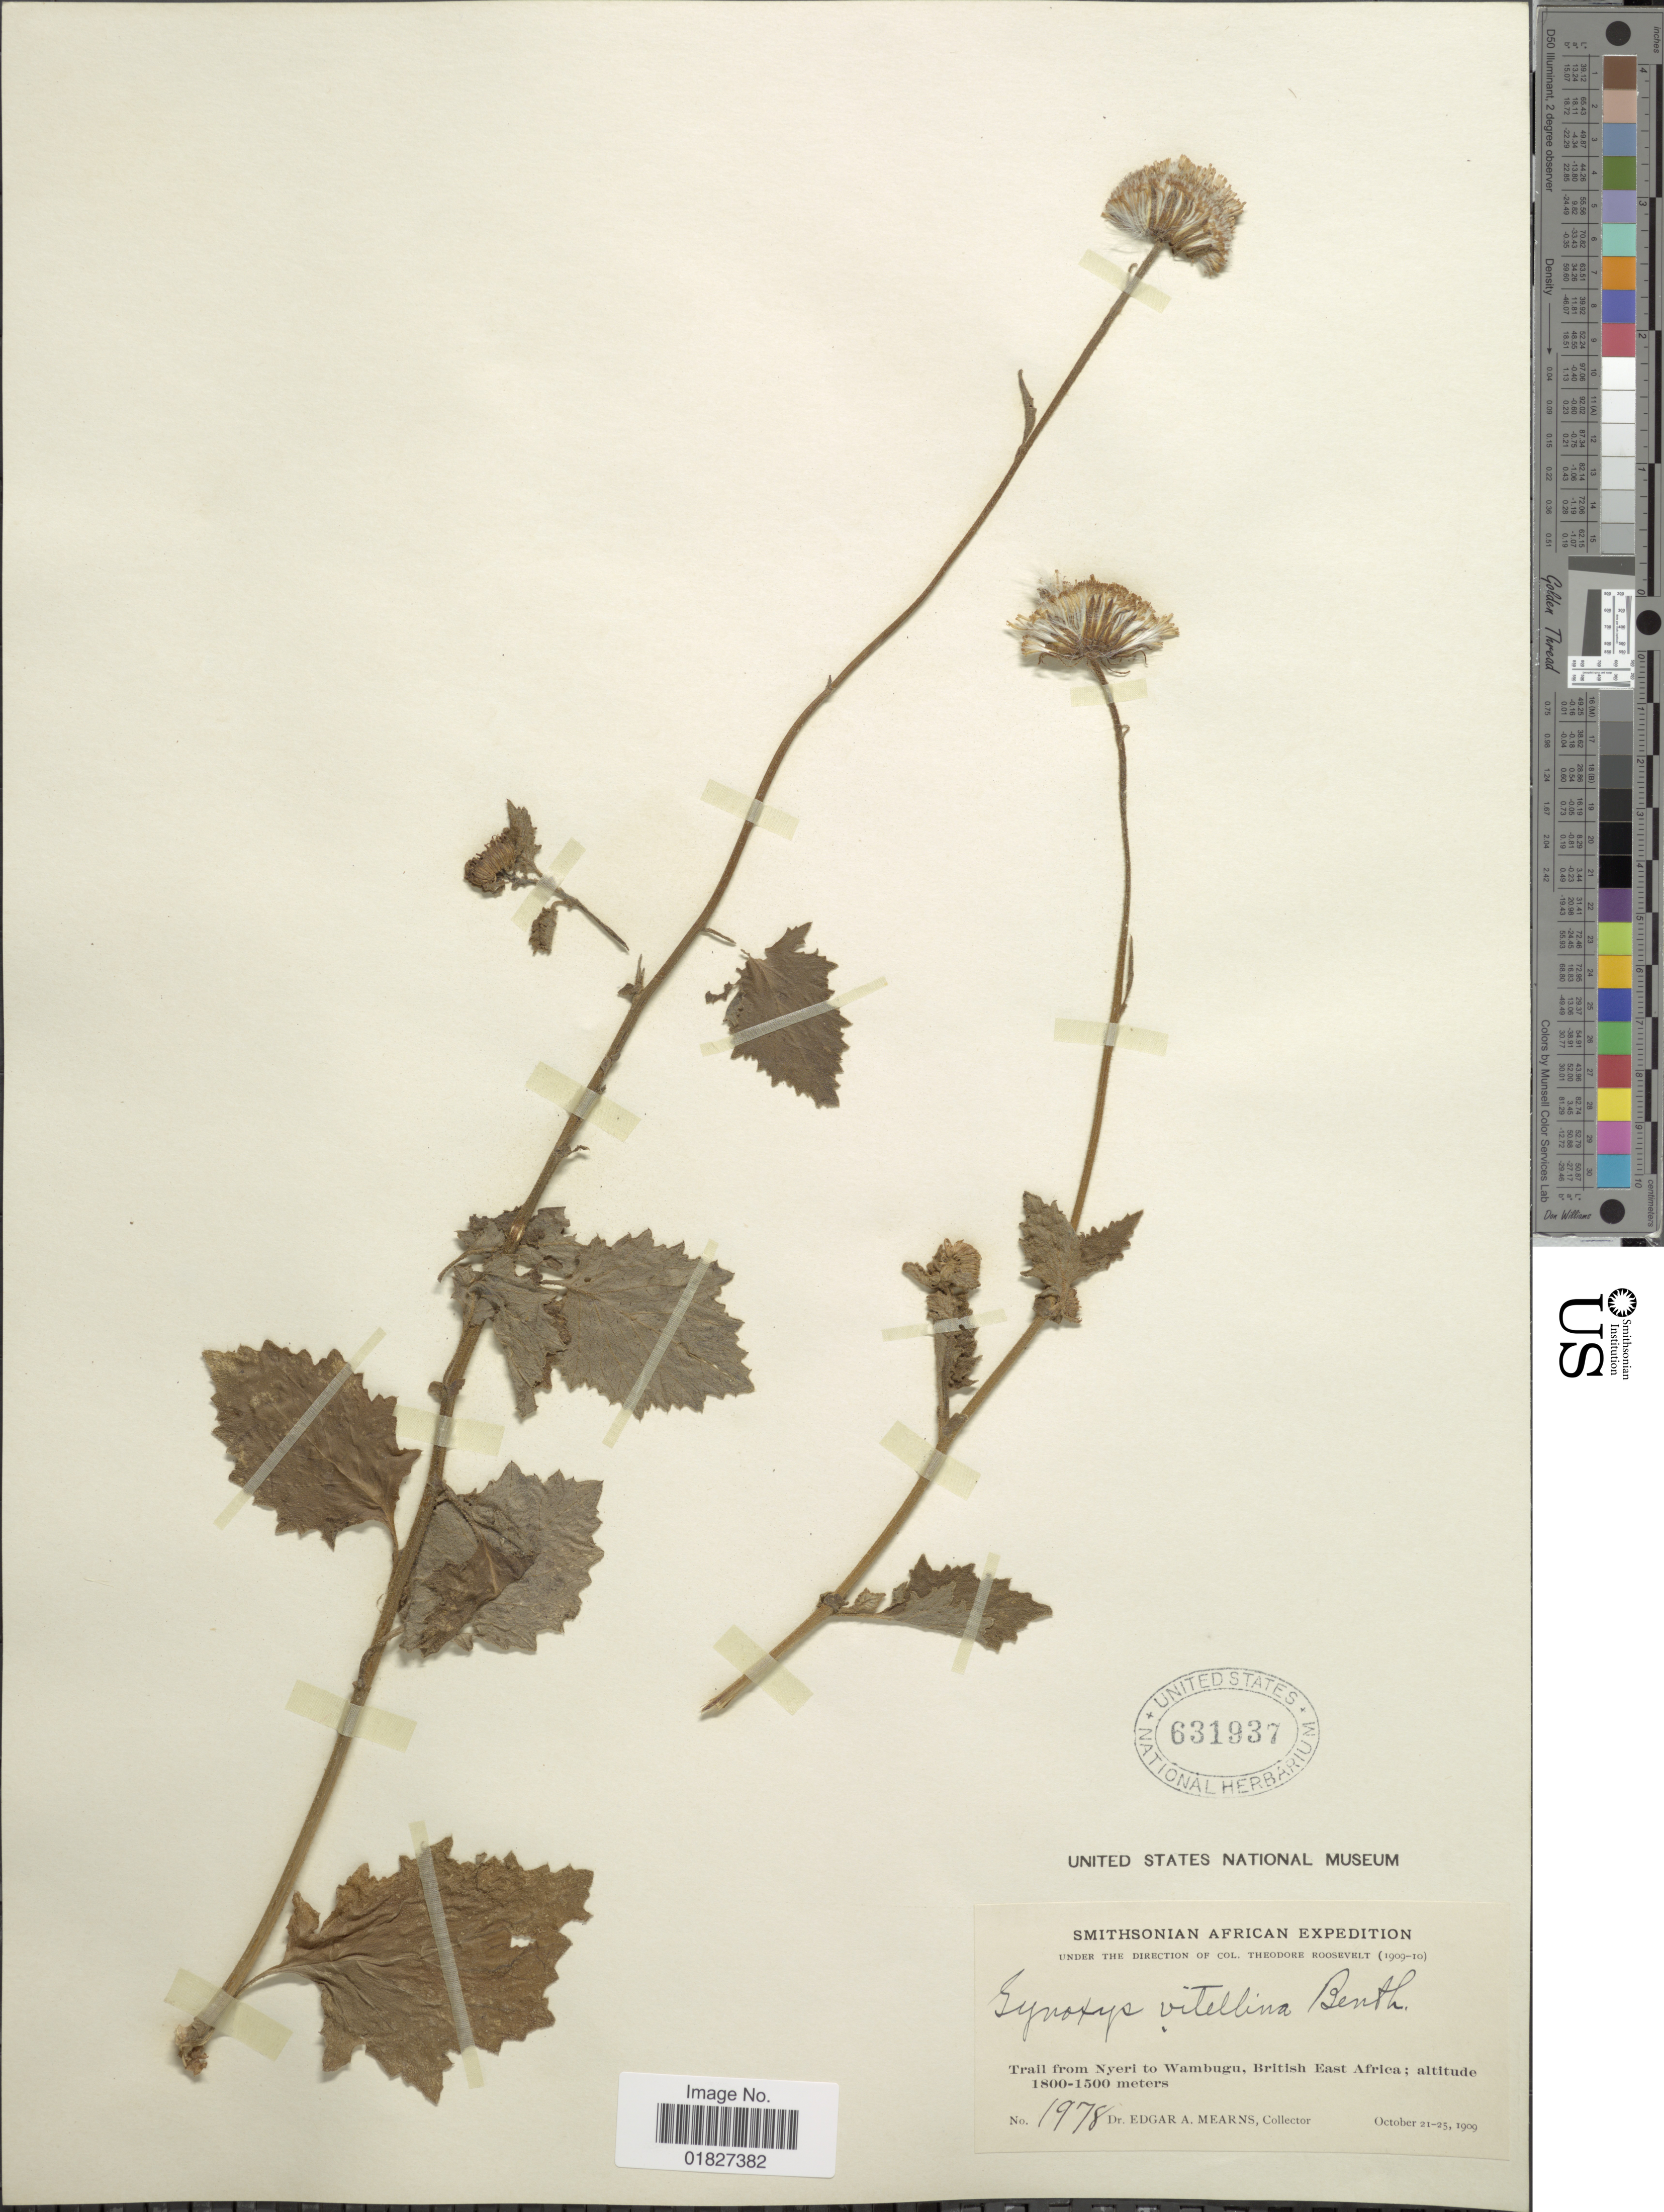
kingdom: Plantae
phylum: Tracheophyta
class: Magnoliopsida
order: Asterales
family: Asteraceae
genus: Gynura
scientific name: Gynura vitellina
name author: Benth.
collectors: E. A. Mearns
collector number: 1978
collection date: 1909-10-21/1909-10-25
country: Kenya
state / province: Nyeri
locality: Trail from Nyeri to Wambugu, British East Africa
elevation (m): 1500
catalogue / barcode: US 631937